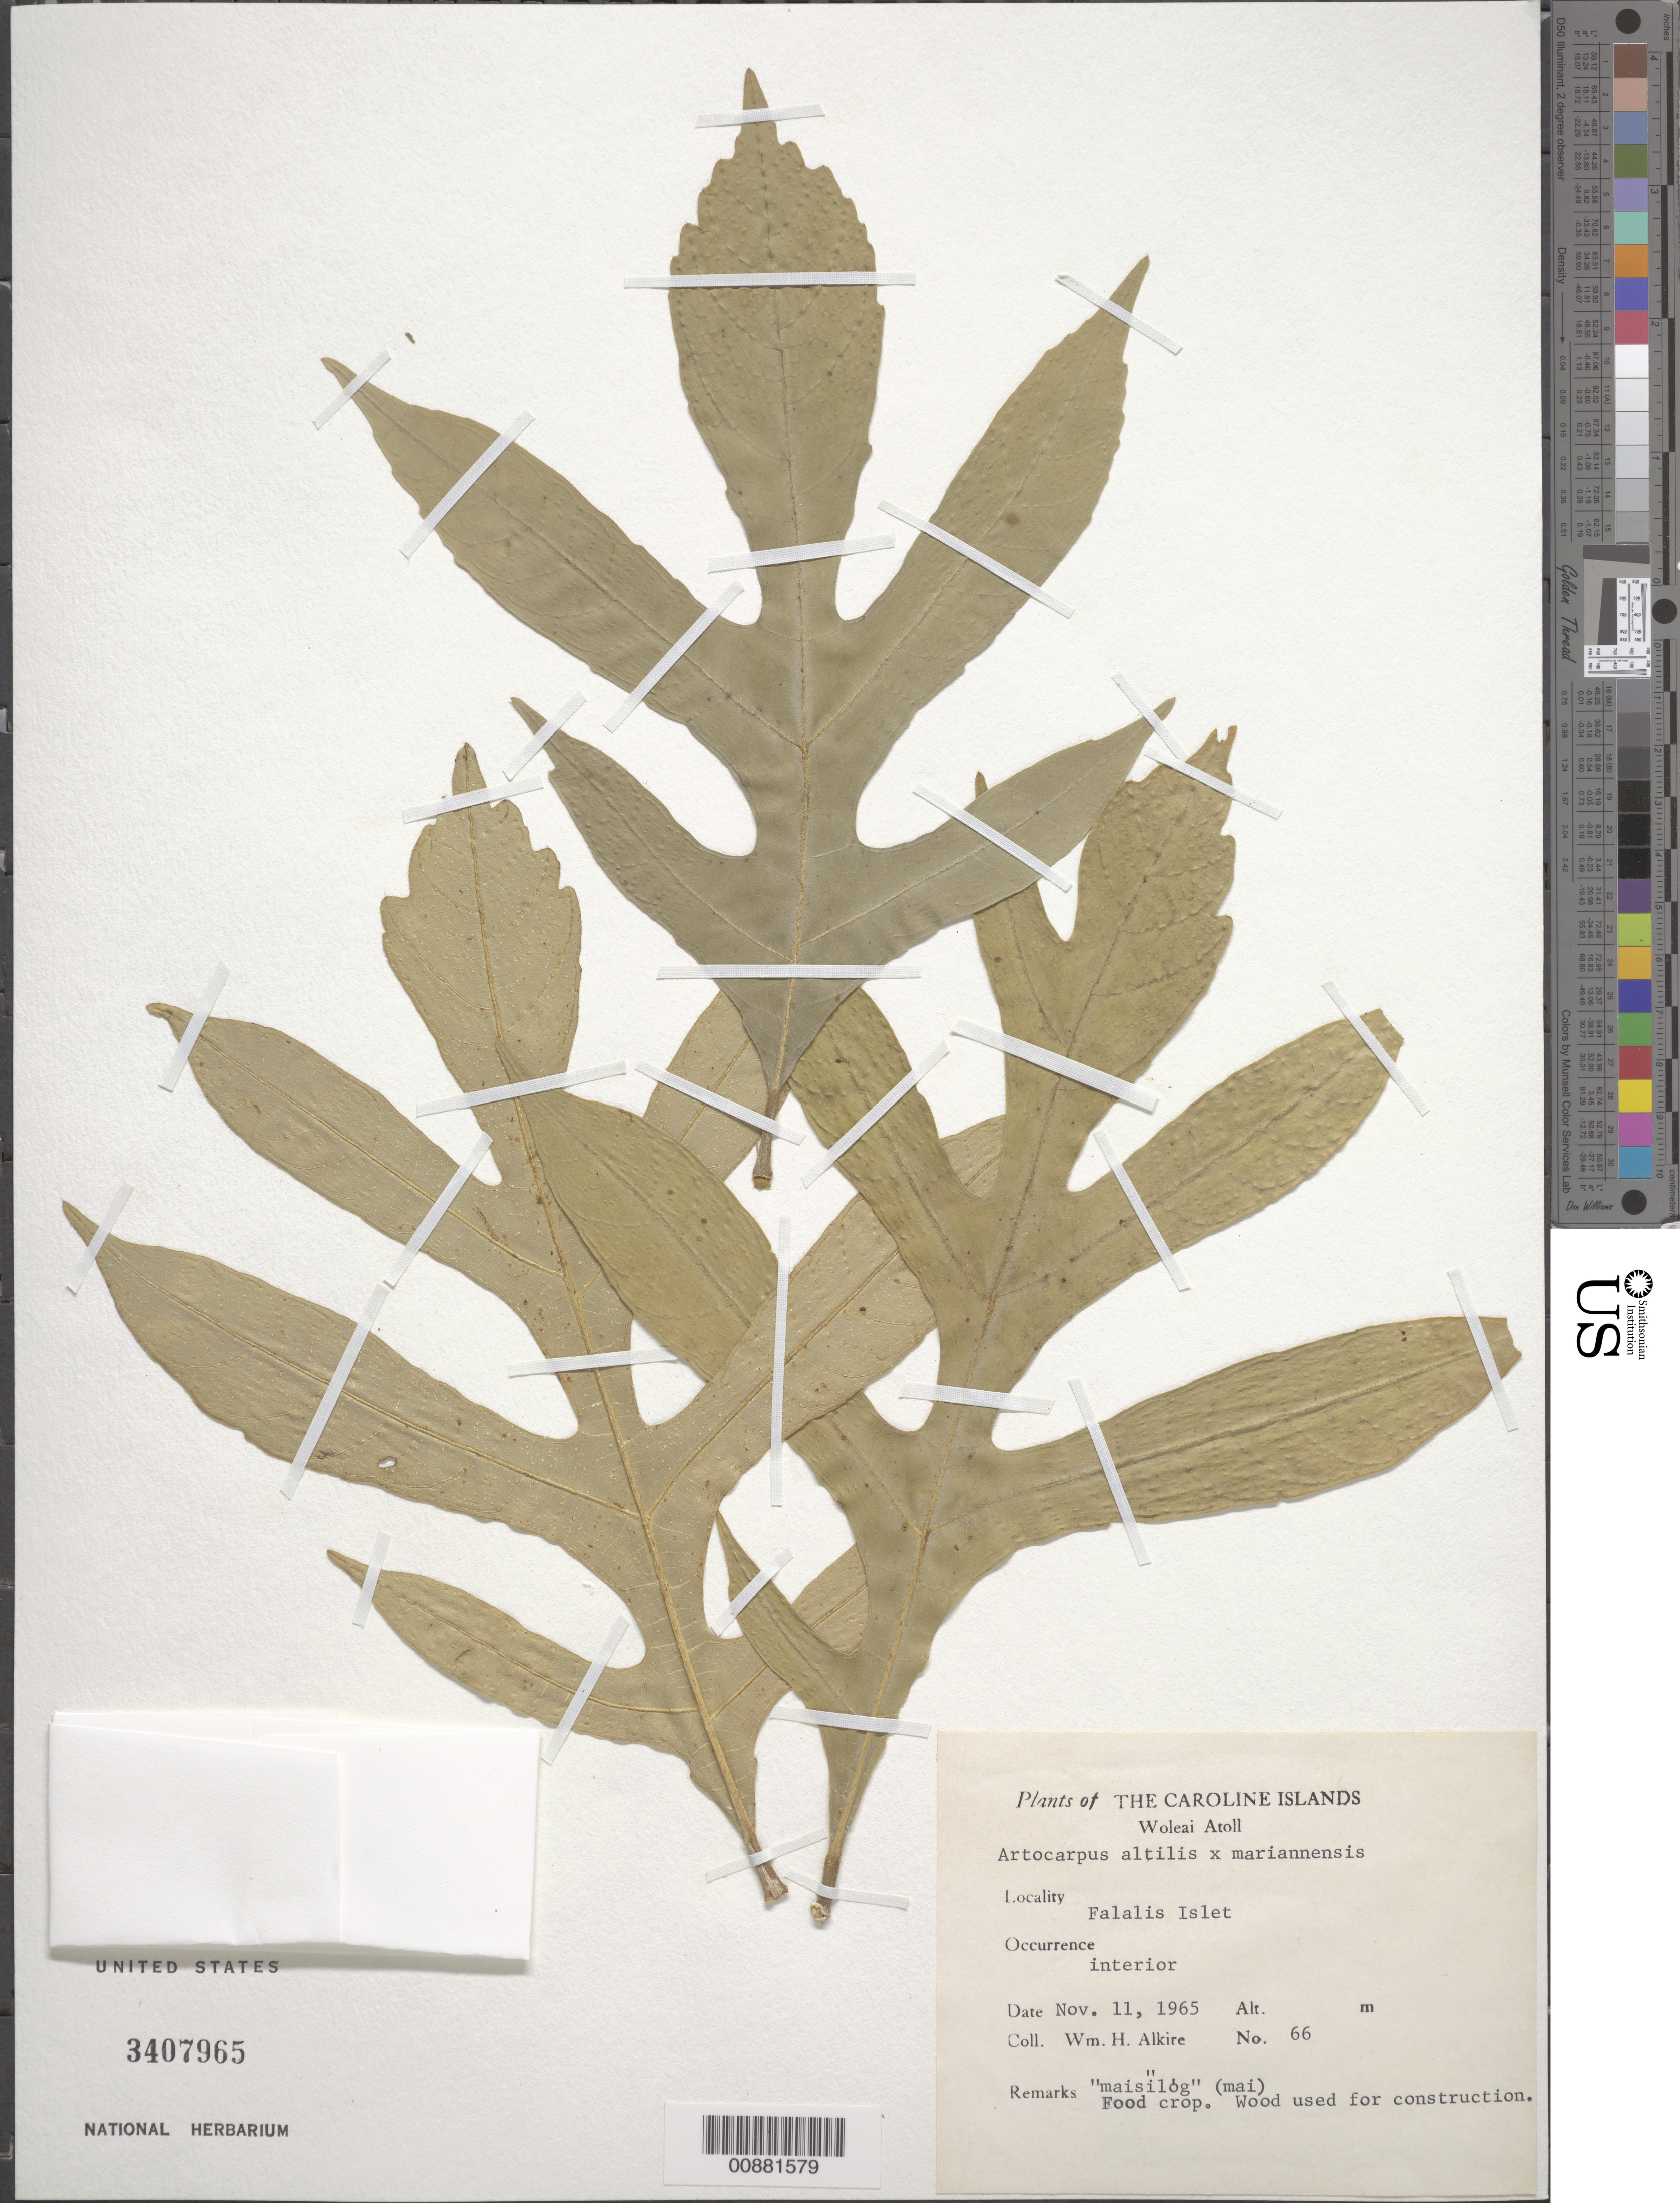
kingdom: Plantae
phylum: Tracheophyta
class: Magnoliopsida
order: Rosales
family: Moraceae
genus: Artocarpus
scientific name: Artocarpus altilis x A. mariannensis Trécul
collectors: W. Alkire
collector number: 66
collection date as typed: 11 Nov 1966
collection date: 1966-11-11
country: Micronesia, Federated States of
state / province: Yap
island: Woleai Atoll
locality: Falalis Islet, interior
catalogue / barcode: US 3407965